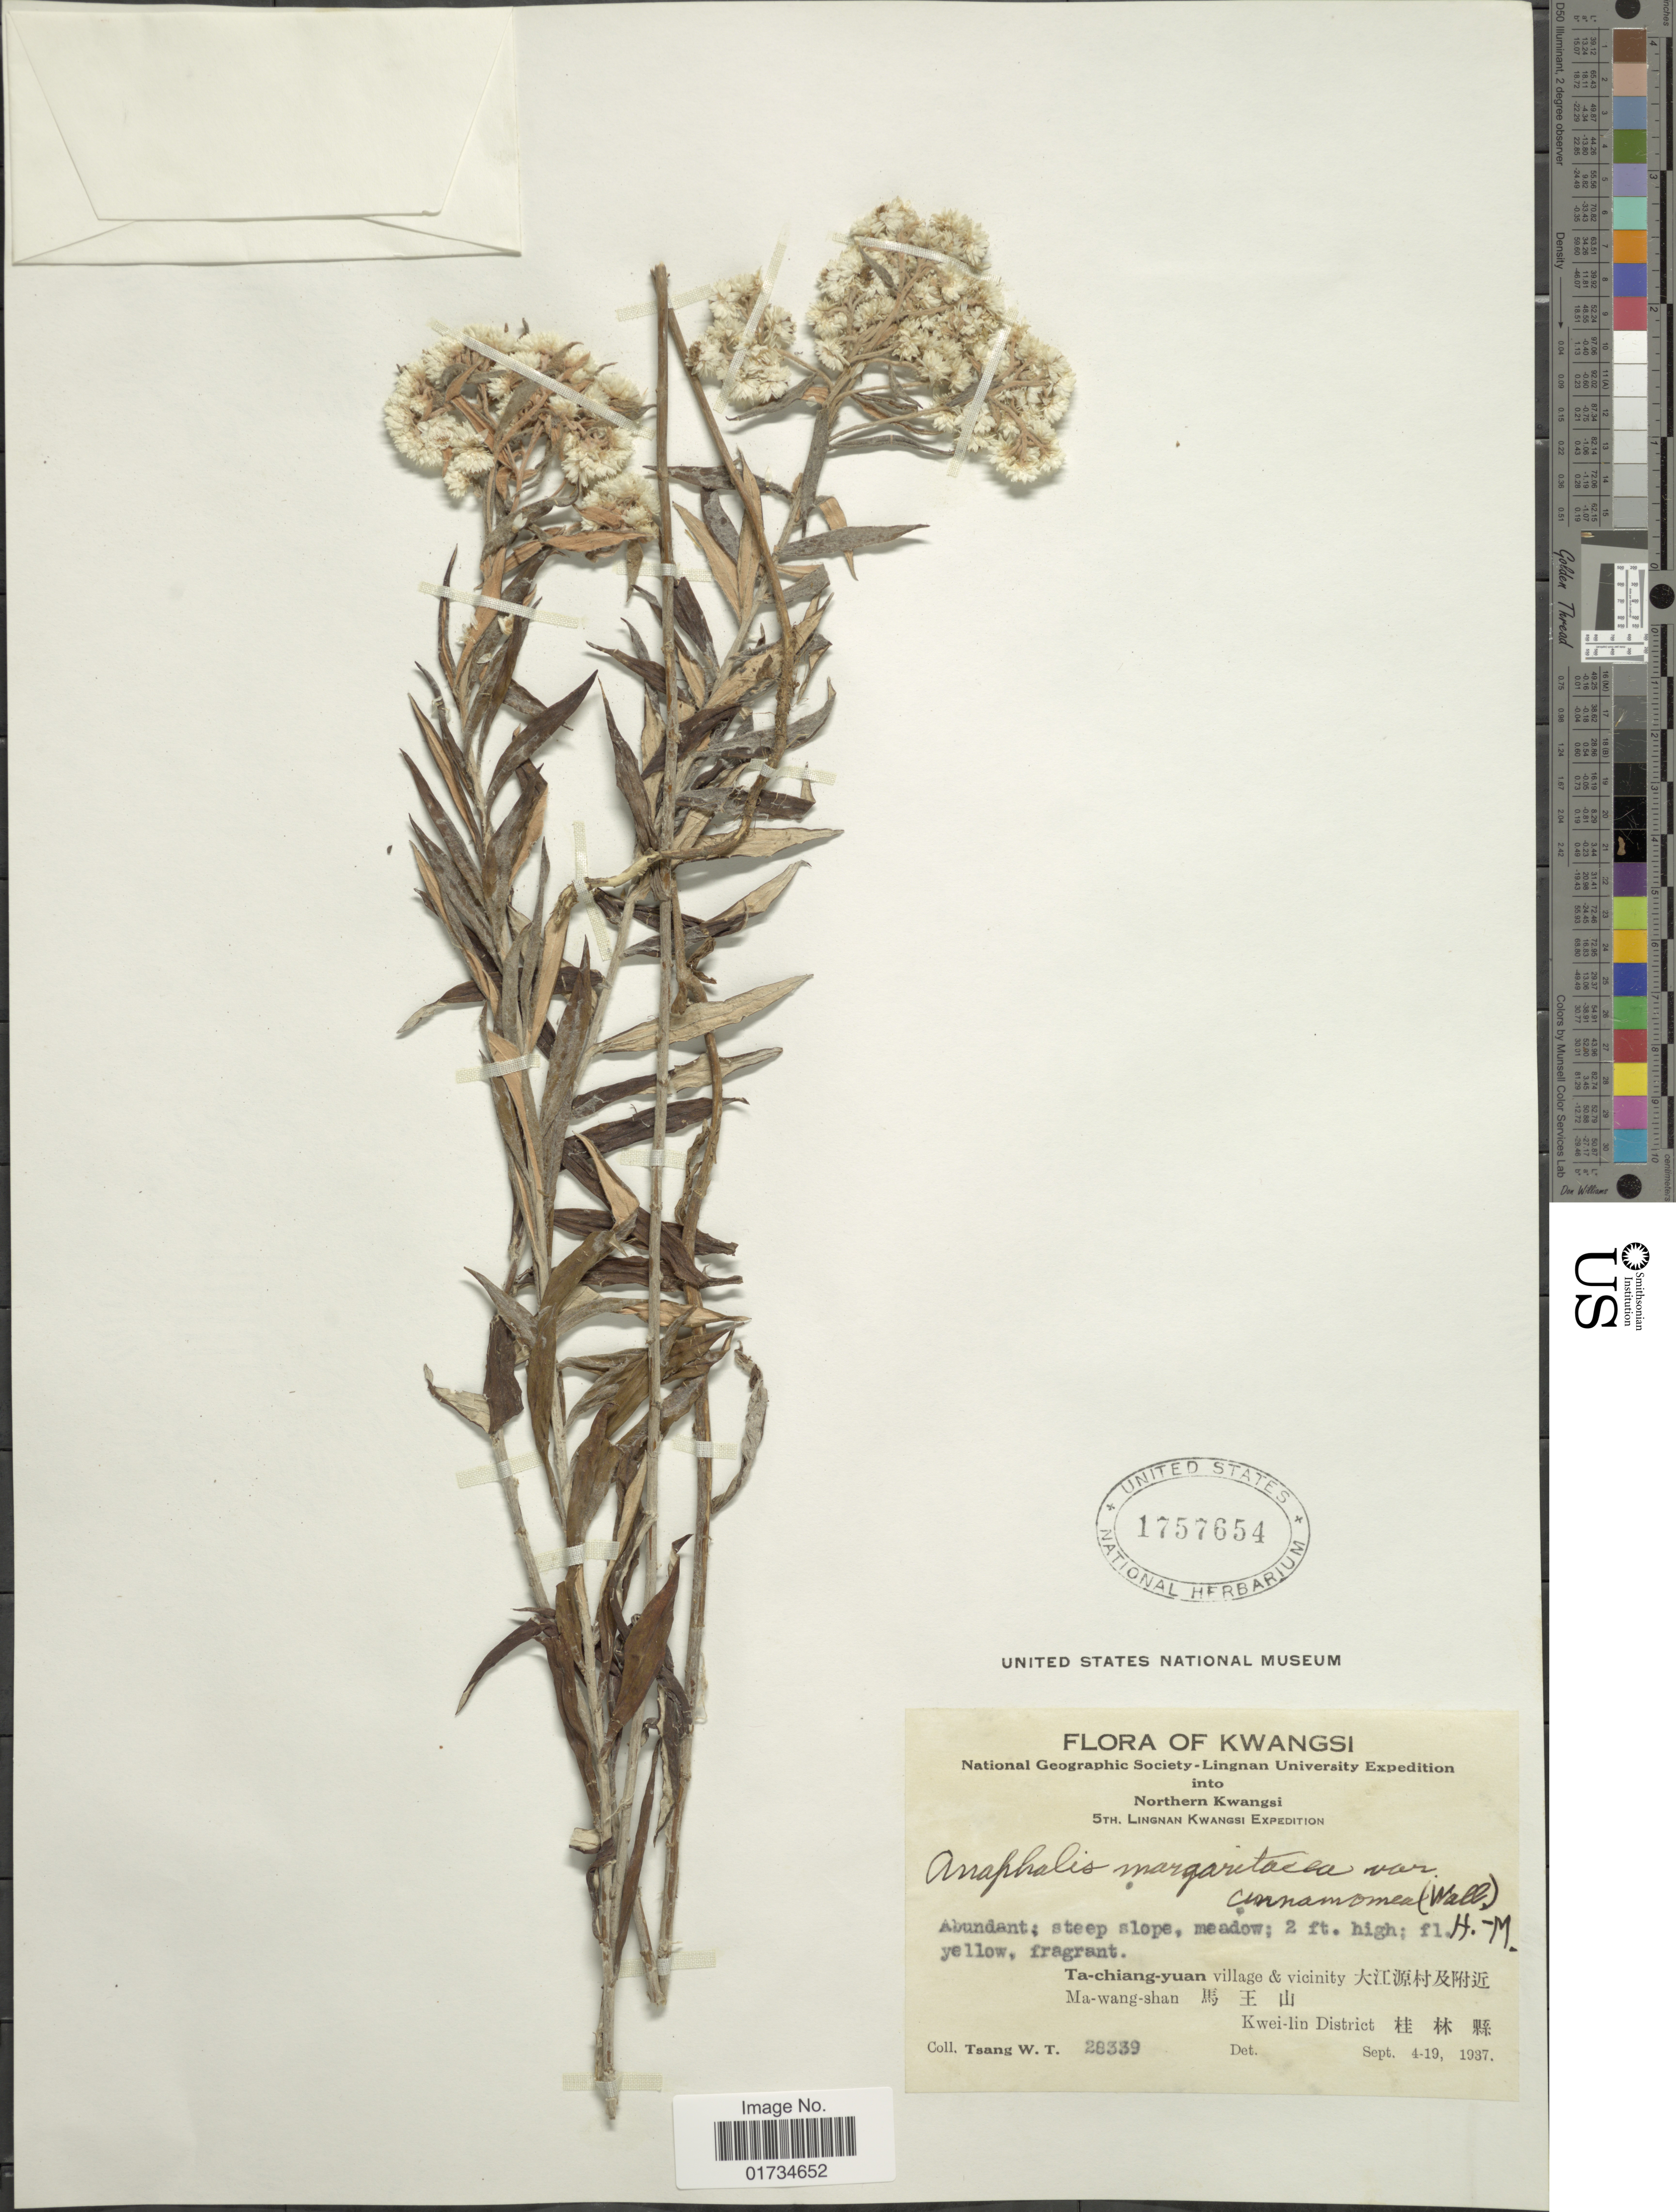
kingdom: Plantae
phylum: Tracheophyta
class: Magnoliopsida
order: Asterales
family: Asteraceae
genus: Anaphalis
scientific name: Anaphalis margaritacea var. cinnamomea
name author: (DC.) Herder & Maxim.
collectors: W. T. Tsang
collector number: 28339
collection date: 1937-09-04/1937-09-19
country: China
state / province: Guangxi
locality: Kwangsi. Ta-chiang-yuan village & vicinity.Ma-wang-shan. Kwei-lin District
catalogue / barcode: US 1757654